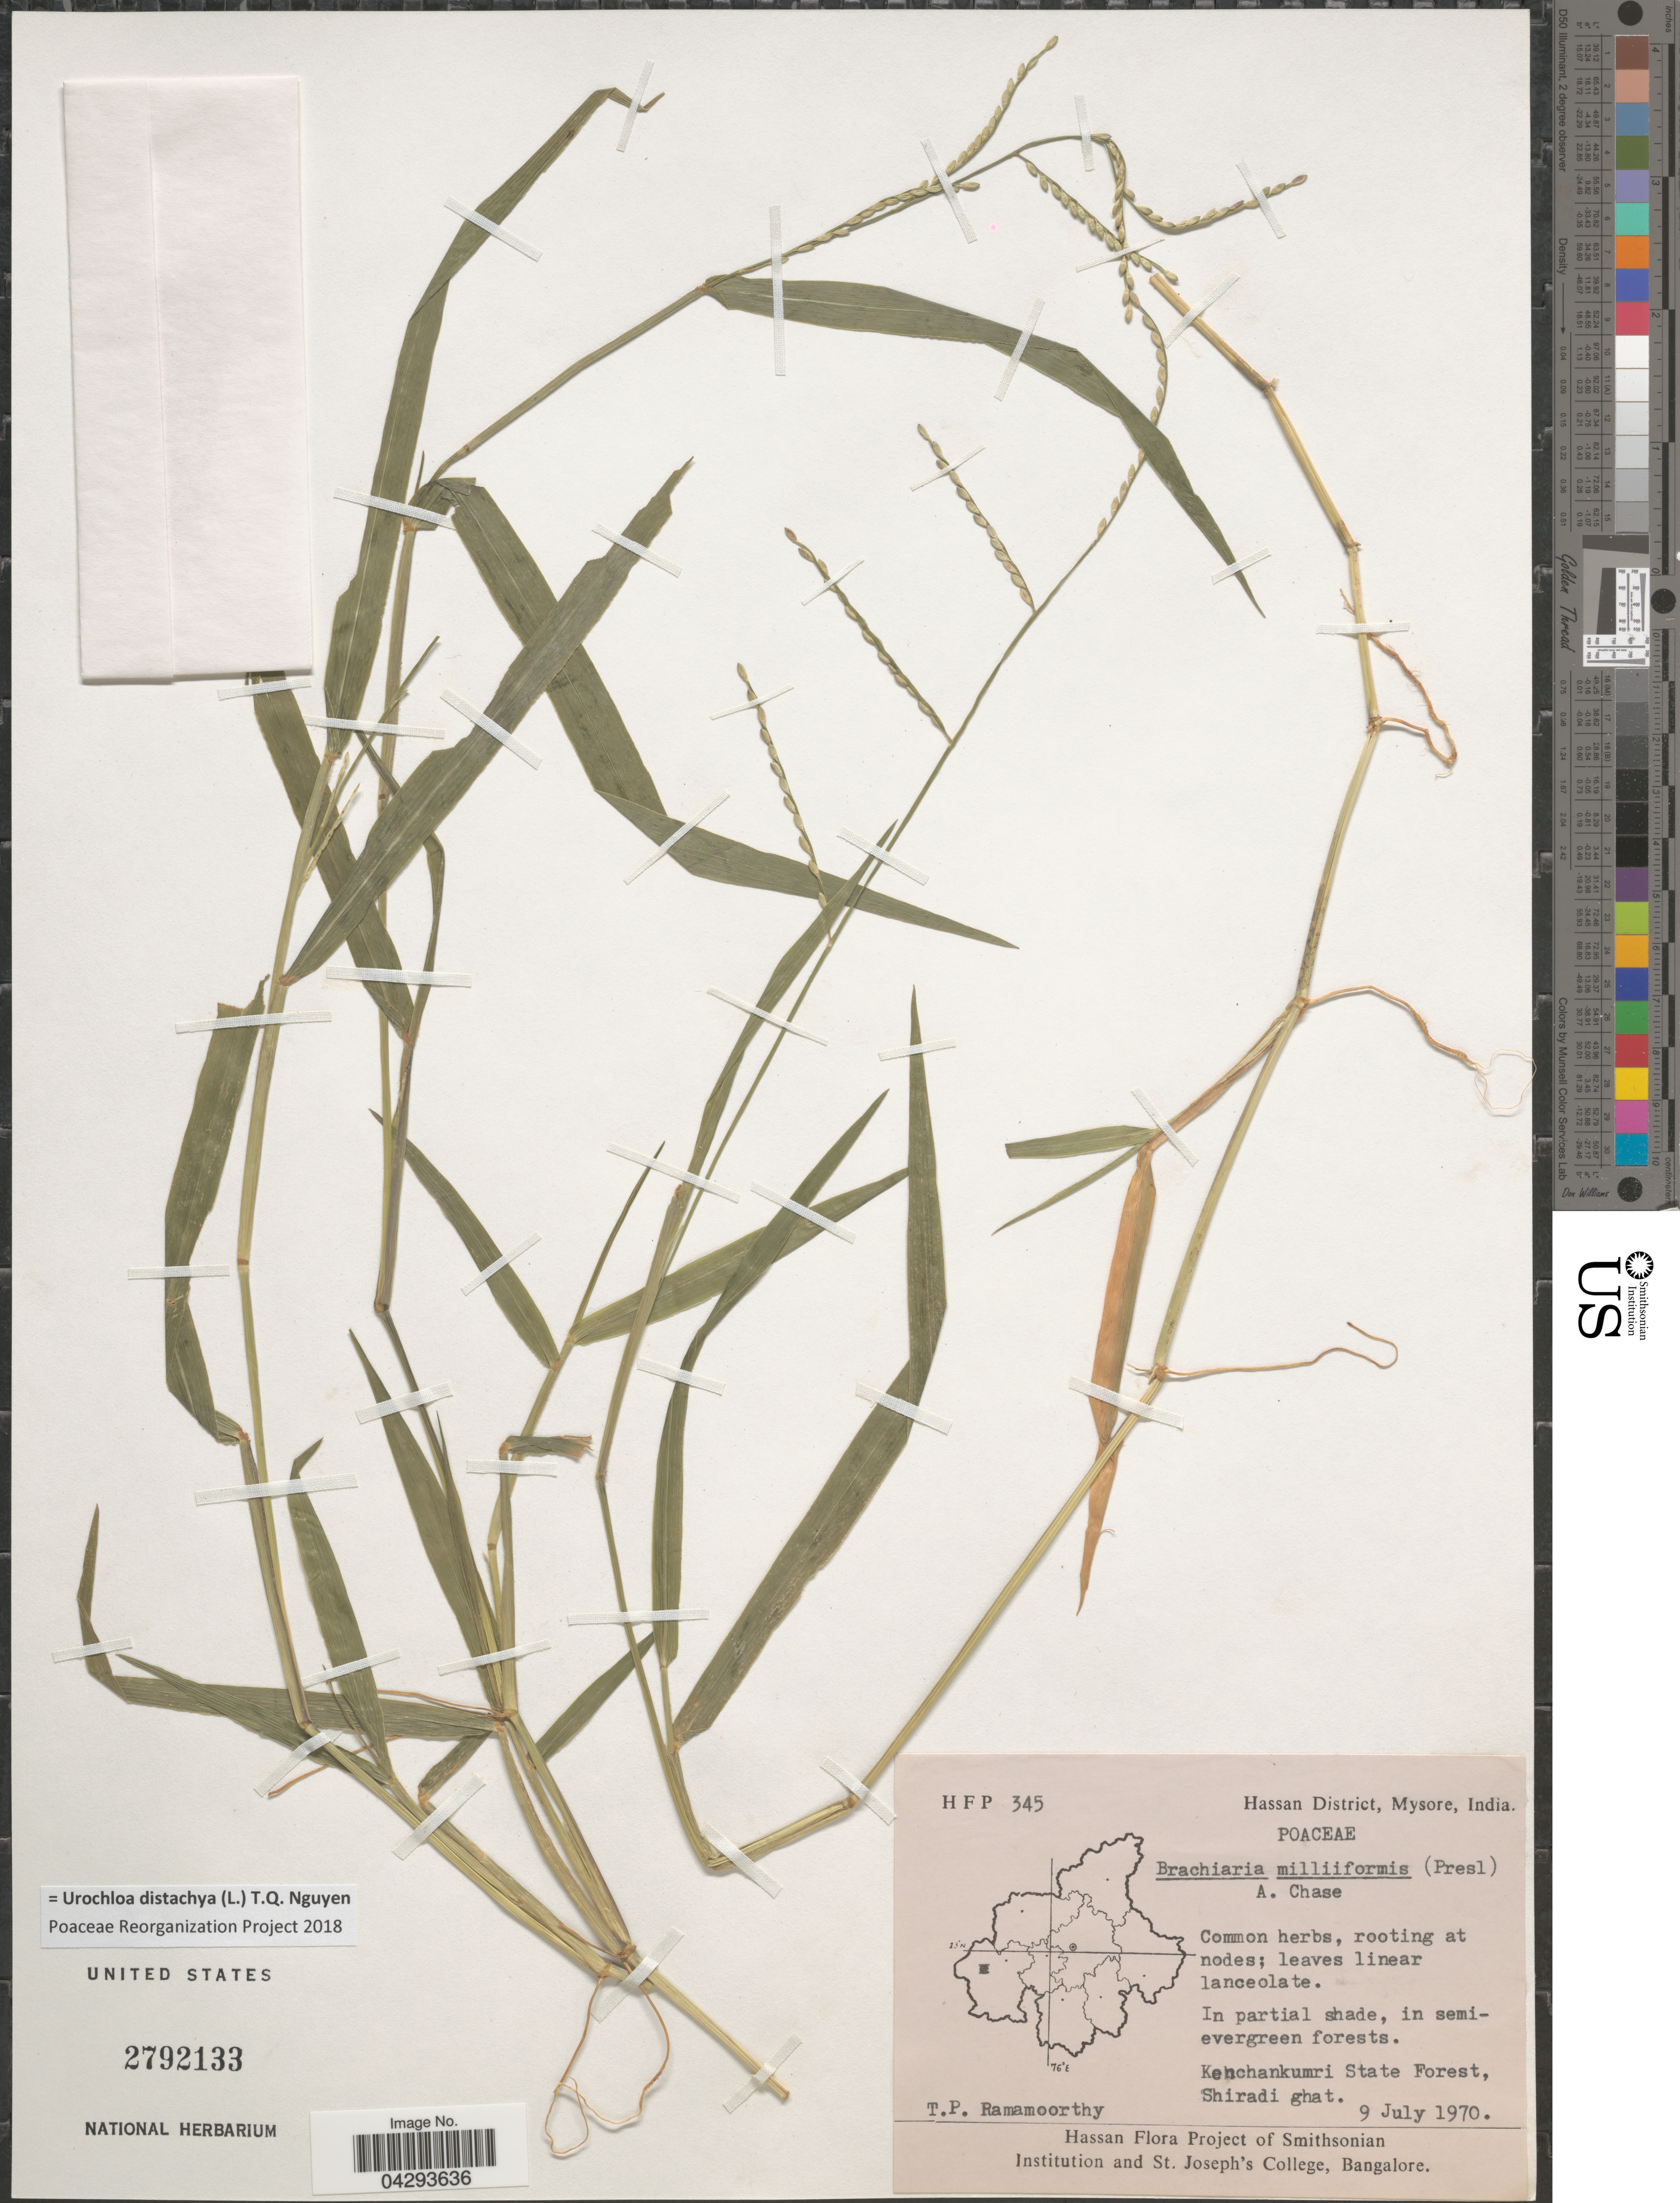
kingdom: Plantae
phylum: Tracheophyta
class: Liliopsida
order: Poales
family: Poaceae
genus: Urochloa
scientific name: Urochloa distachya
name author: (L.) T.Q. Nguyen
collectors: T. P. Ramamoorthy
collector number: HFP345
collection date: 1970-07-09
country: India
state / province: Karnataka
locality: Hassan District, Mysore. Kenchankumri State Forest, Shiradi ghat.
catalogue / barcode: US 2792133